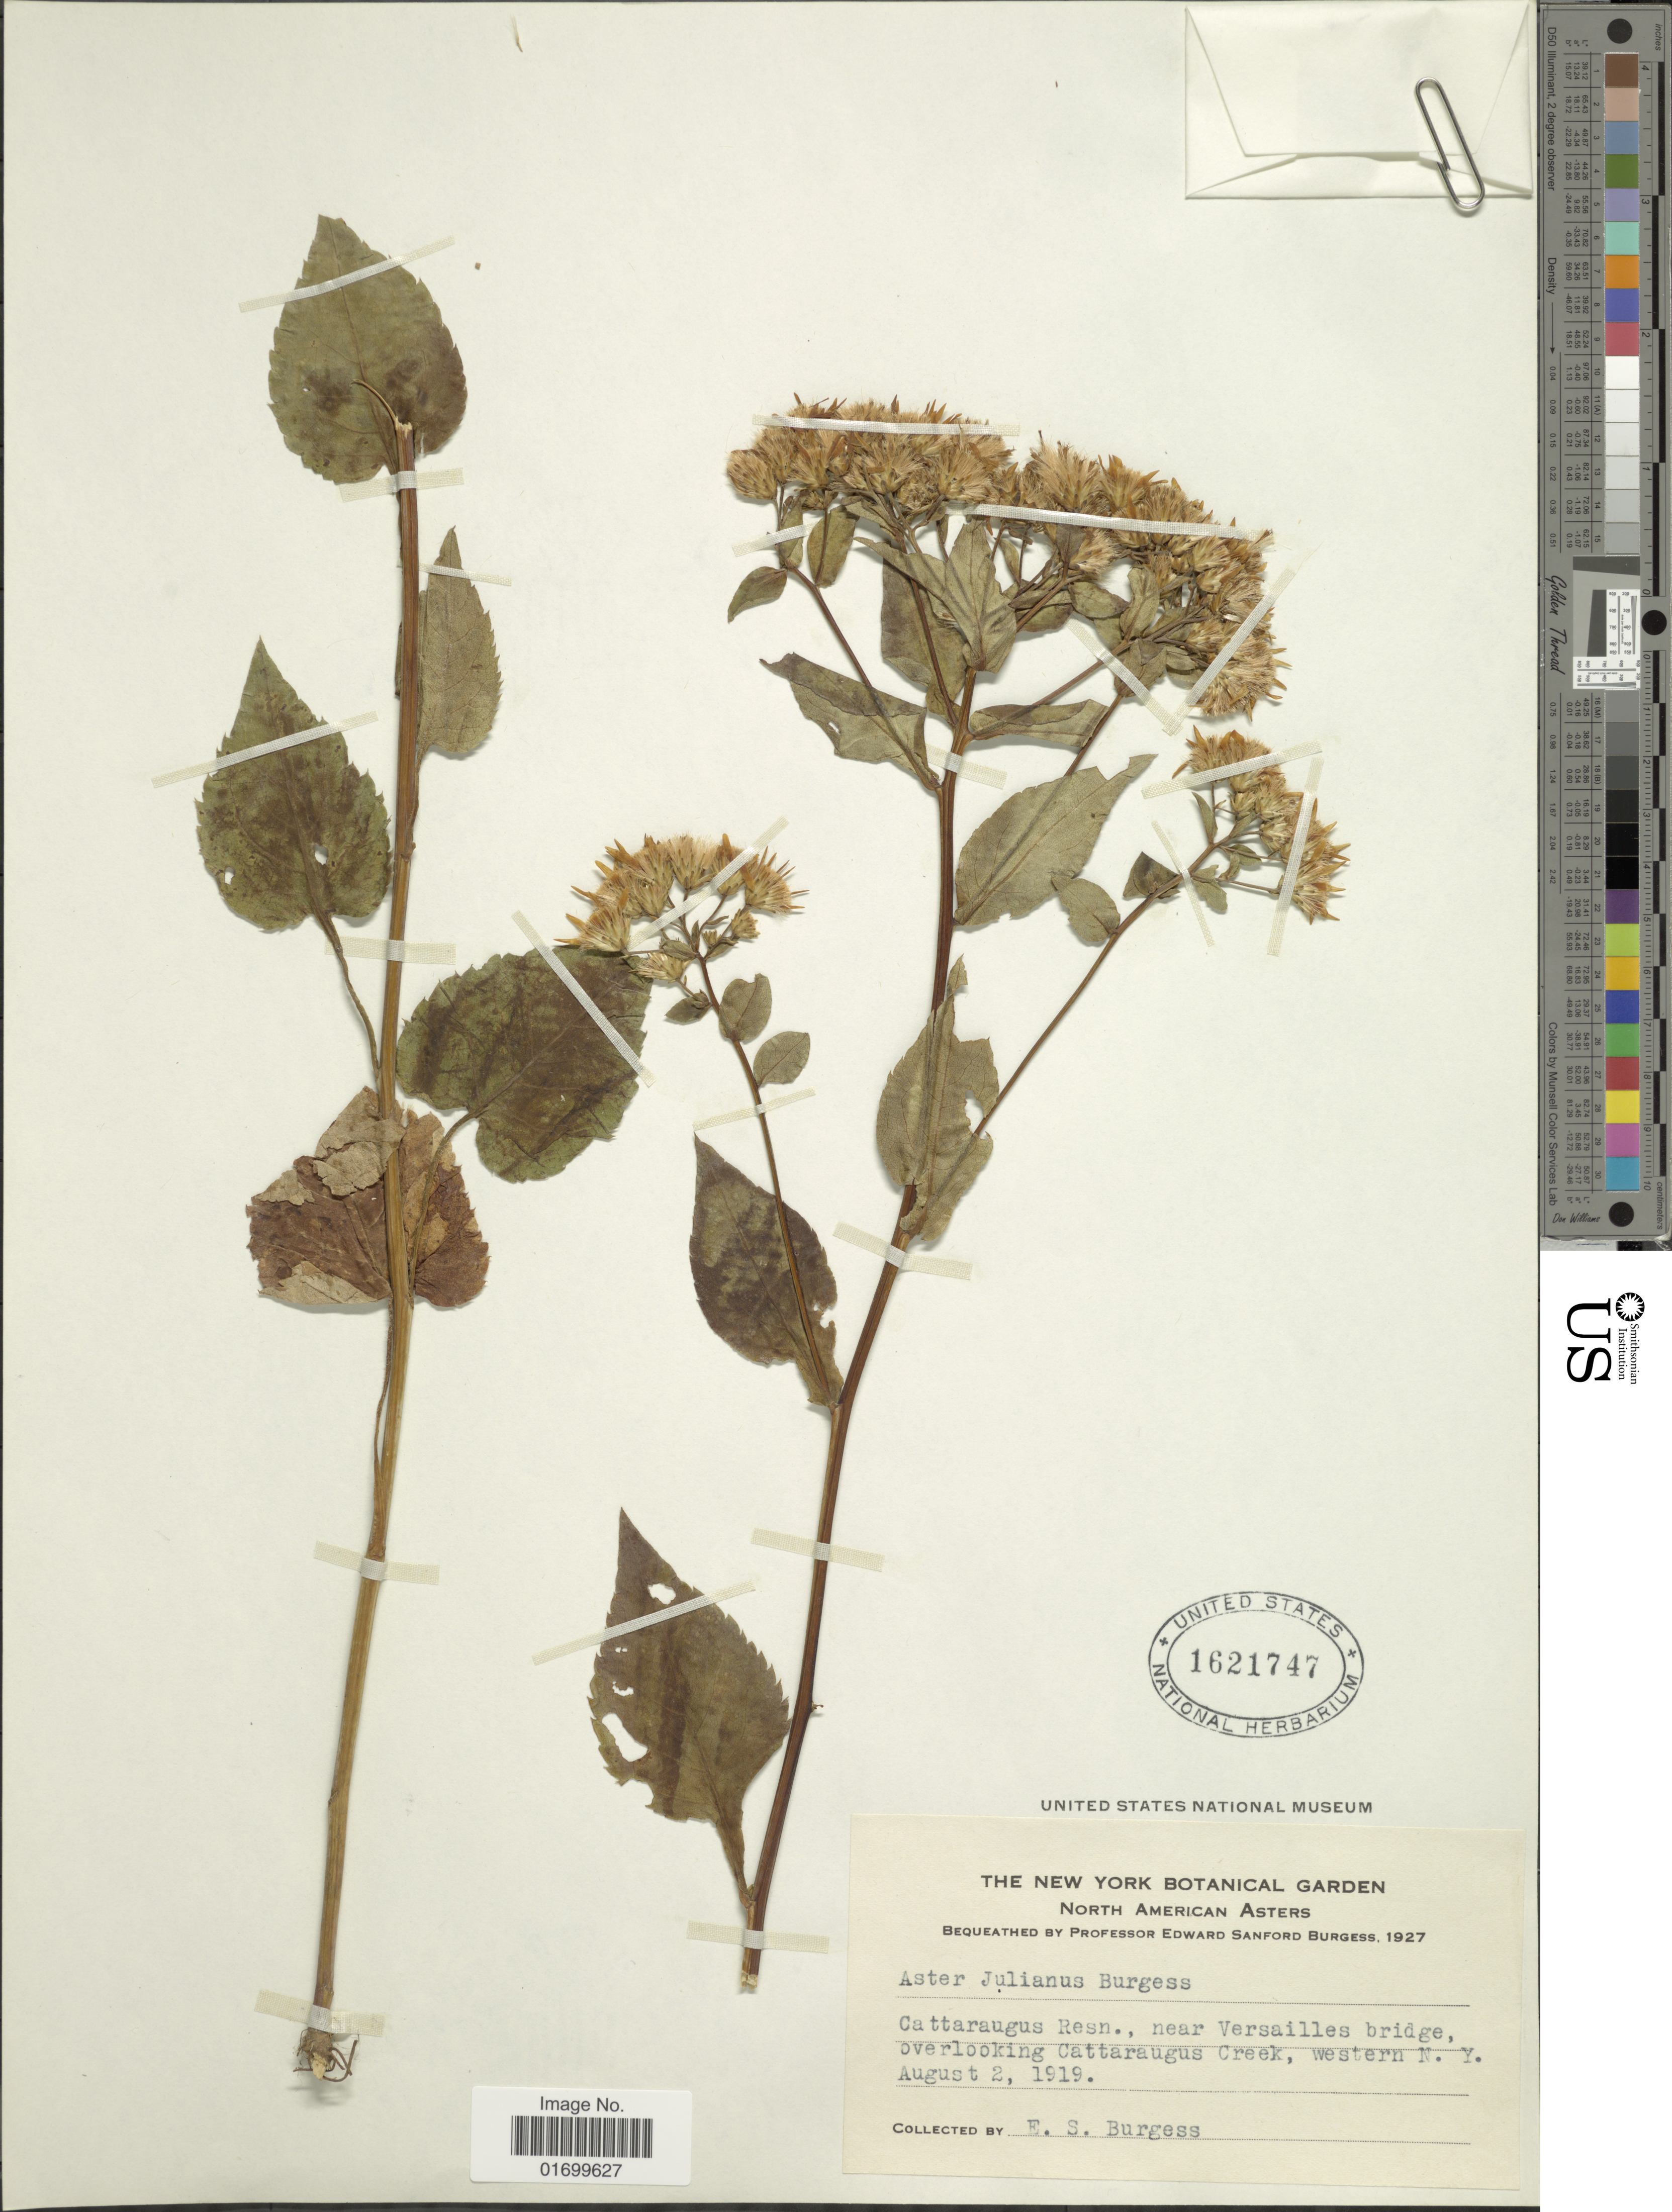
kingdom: Plantae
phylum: Tracheophyta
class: Magnoliopsida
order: Asterales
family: Asteraceae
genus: Aster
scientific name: Aster julianus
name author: E.S. Burgess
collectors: E. Burgess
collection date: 1919-08-02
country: United States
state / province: New York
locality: Near Versailles bridge, overlooking Cattaragus Creek, western N.Y.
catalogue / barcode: US 1621747